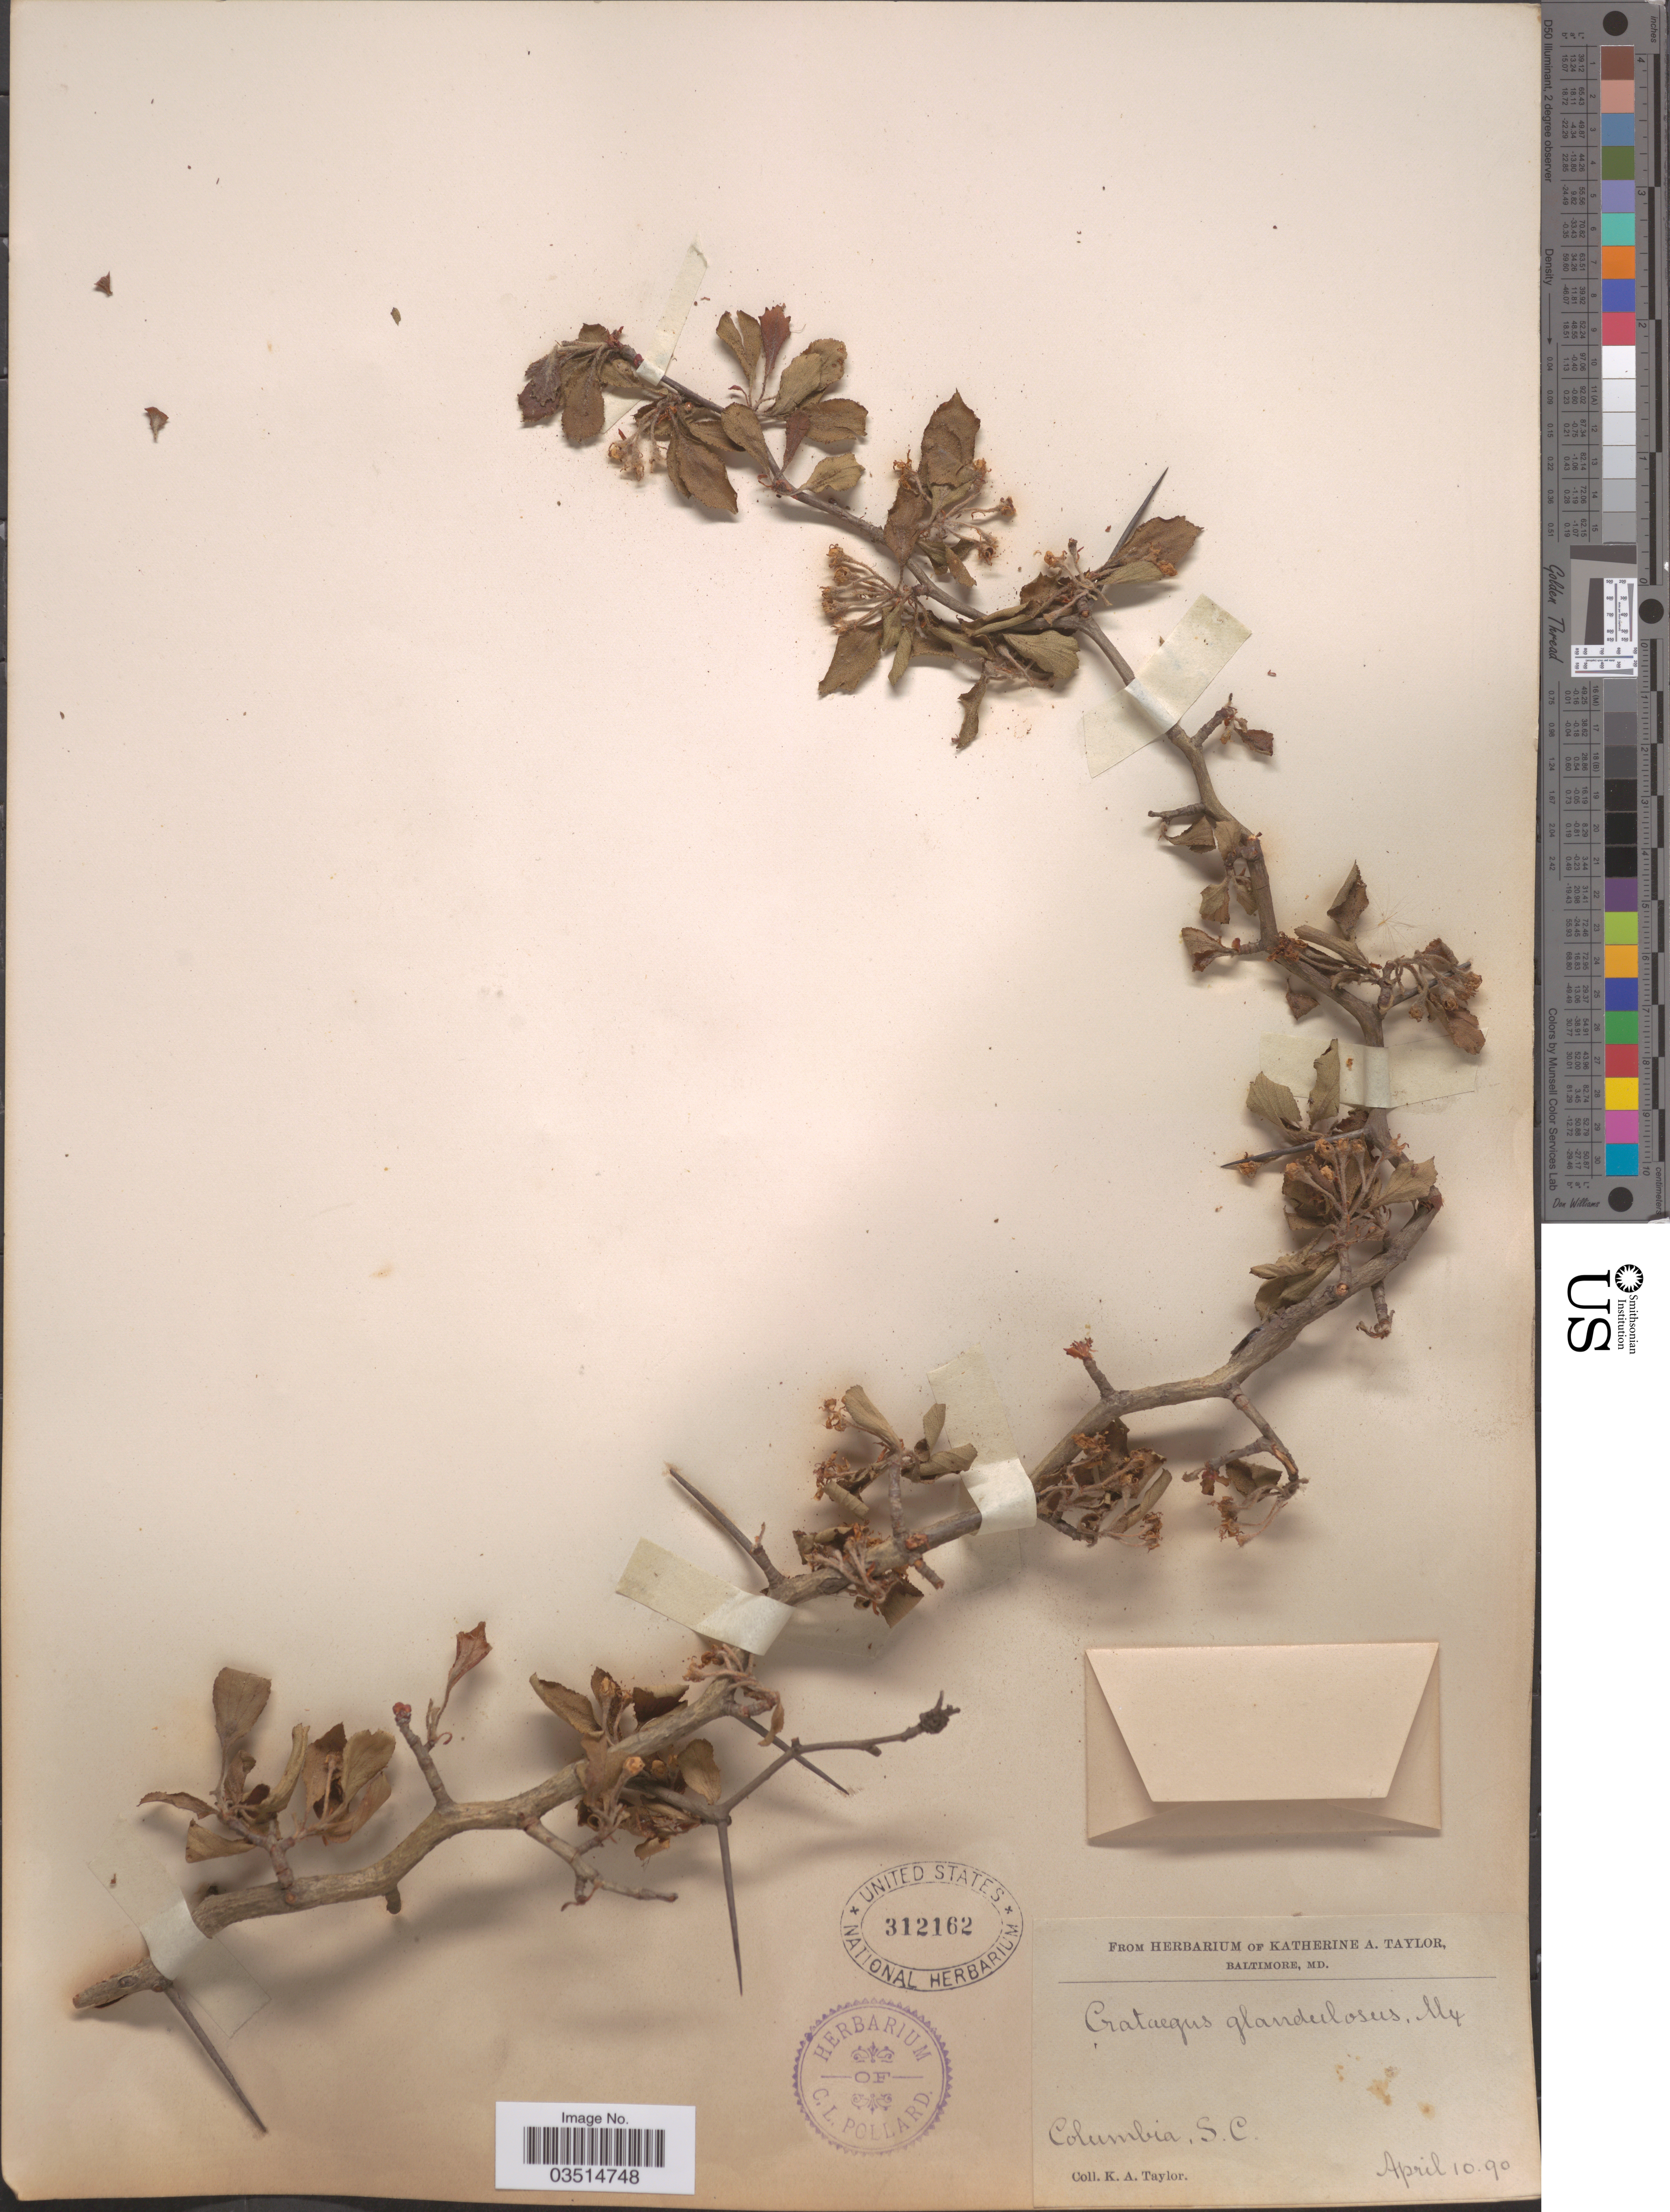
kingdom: Plantae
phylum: Tracheophyta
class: Magnoliopsida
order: Rosales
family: Rosaceae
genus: Crataegus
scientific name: Crataegus elliptica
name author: Elliott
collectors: K. A. Taylor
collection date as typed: Transcribed d/m/y: 10/4/90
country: United States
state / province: South Carolina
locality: Columbia.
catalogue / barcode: US 312162